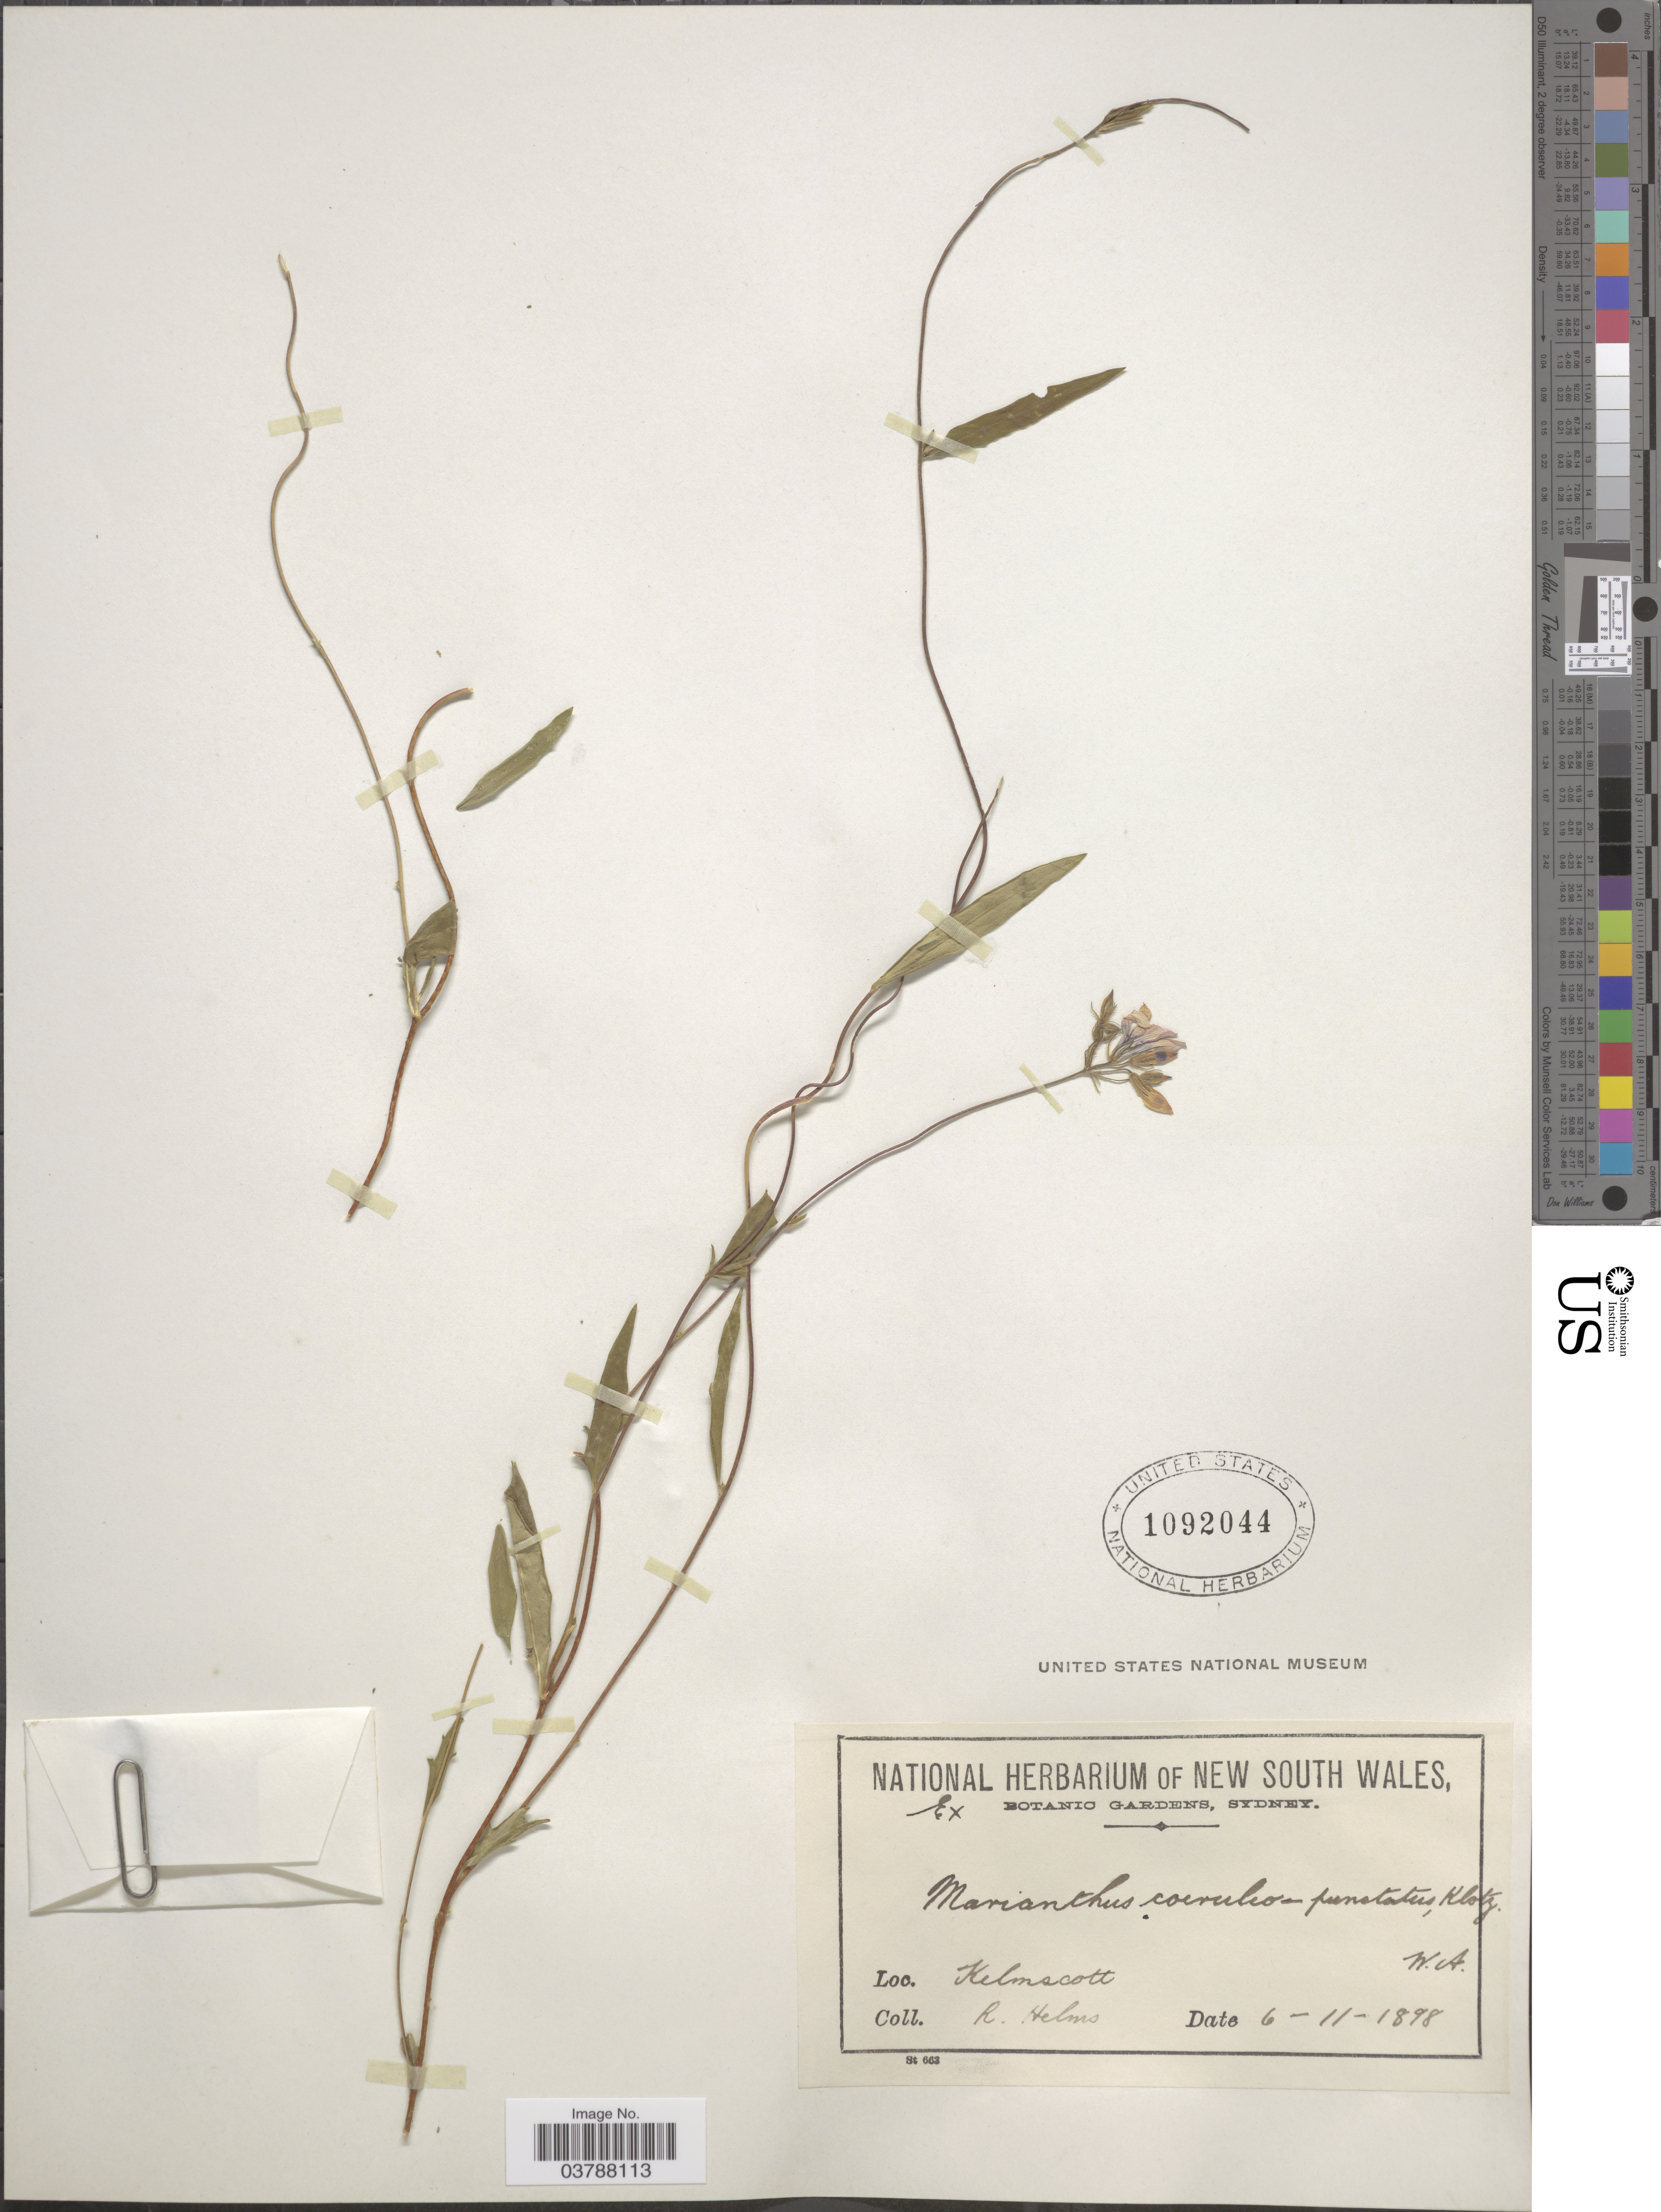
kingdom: Plantae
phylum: Tracheophyta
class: Magnoliopsida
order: Apiales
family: Pittosporaceae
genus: Marianthus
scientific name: Marianthus coeruleopunctatus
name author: Link et al.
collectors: R. Helms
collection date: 1898-11-06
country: Australia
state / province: New South Wales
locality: Kelmscott.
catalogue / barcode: US 1092044